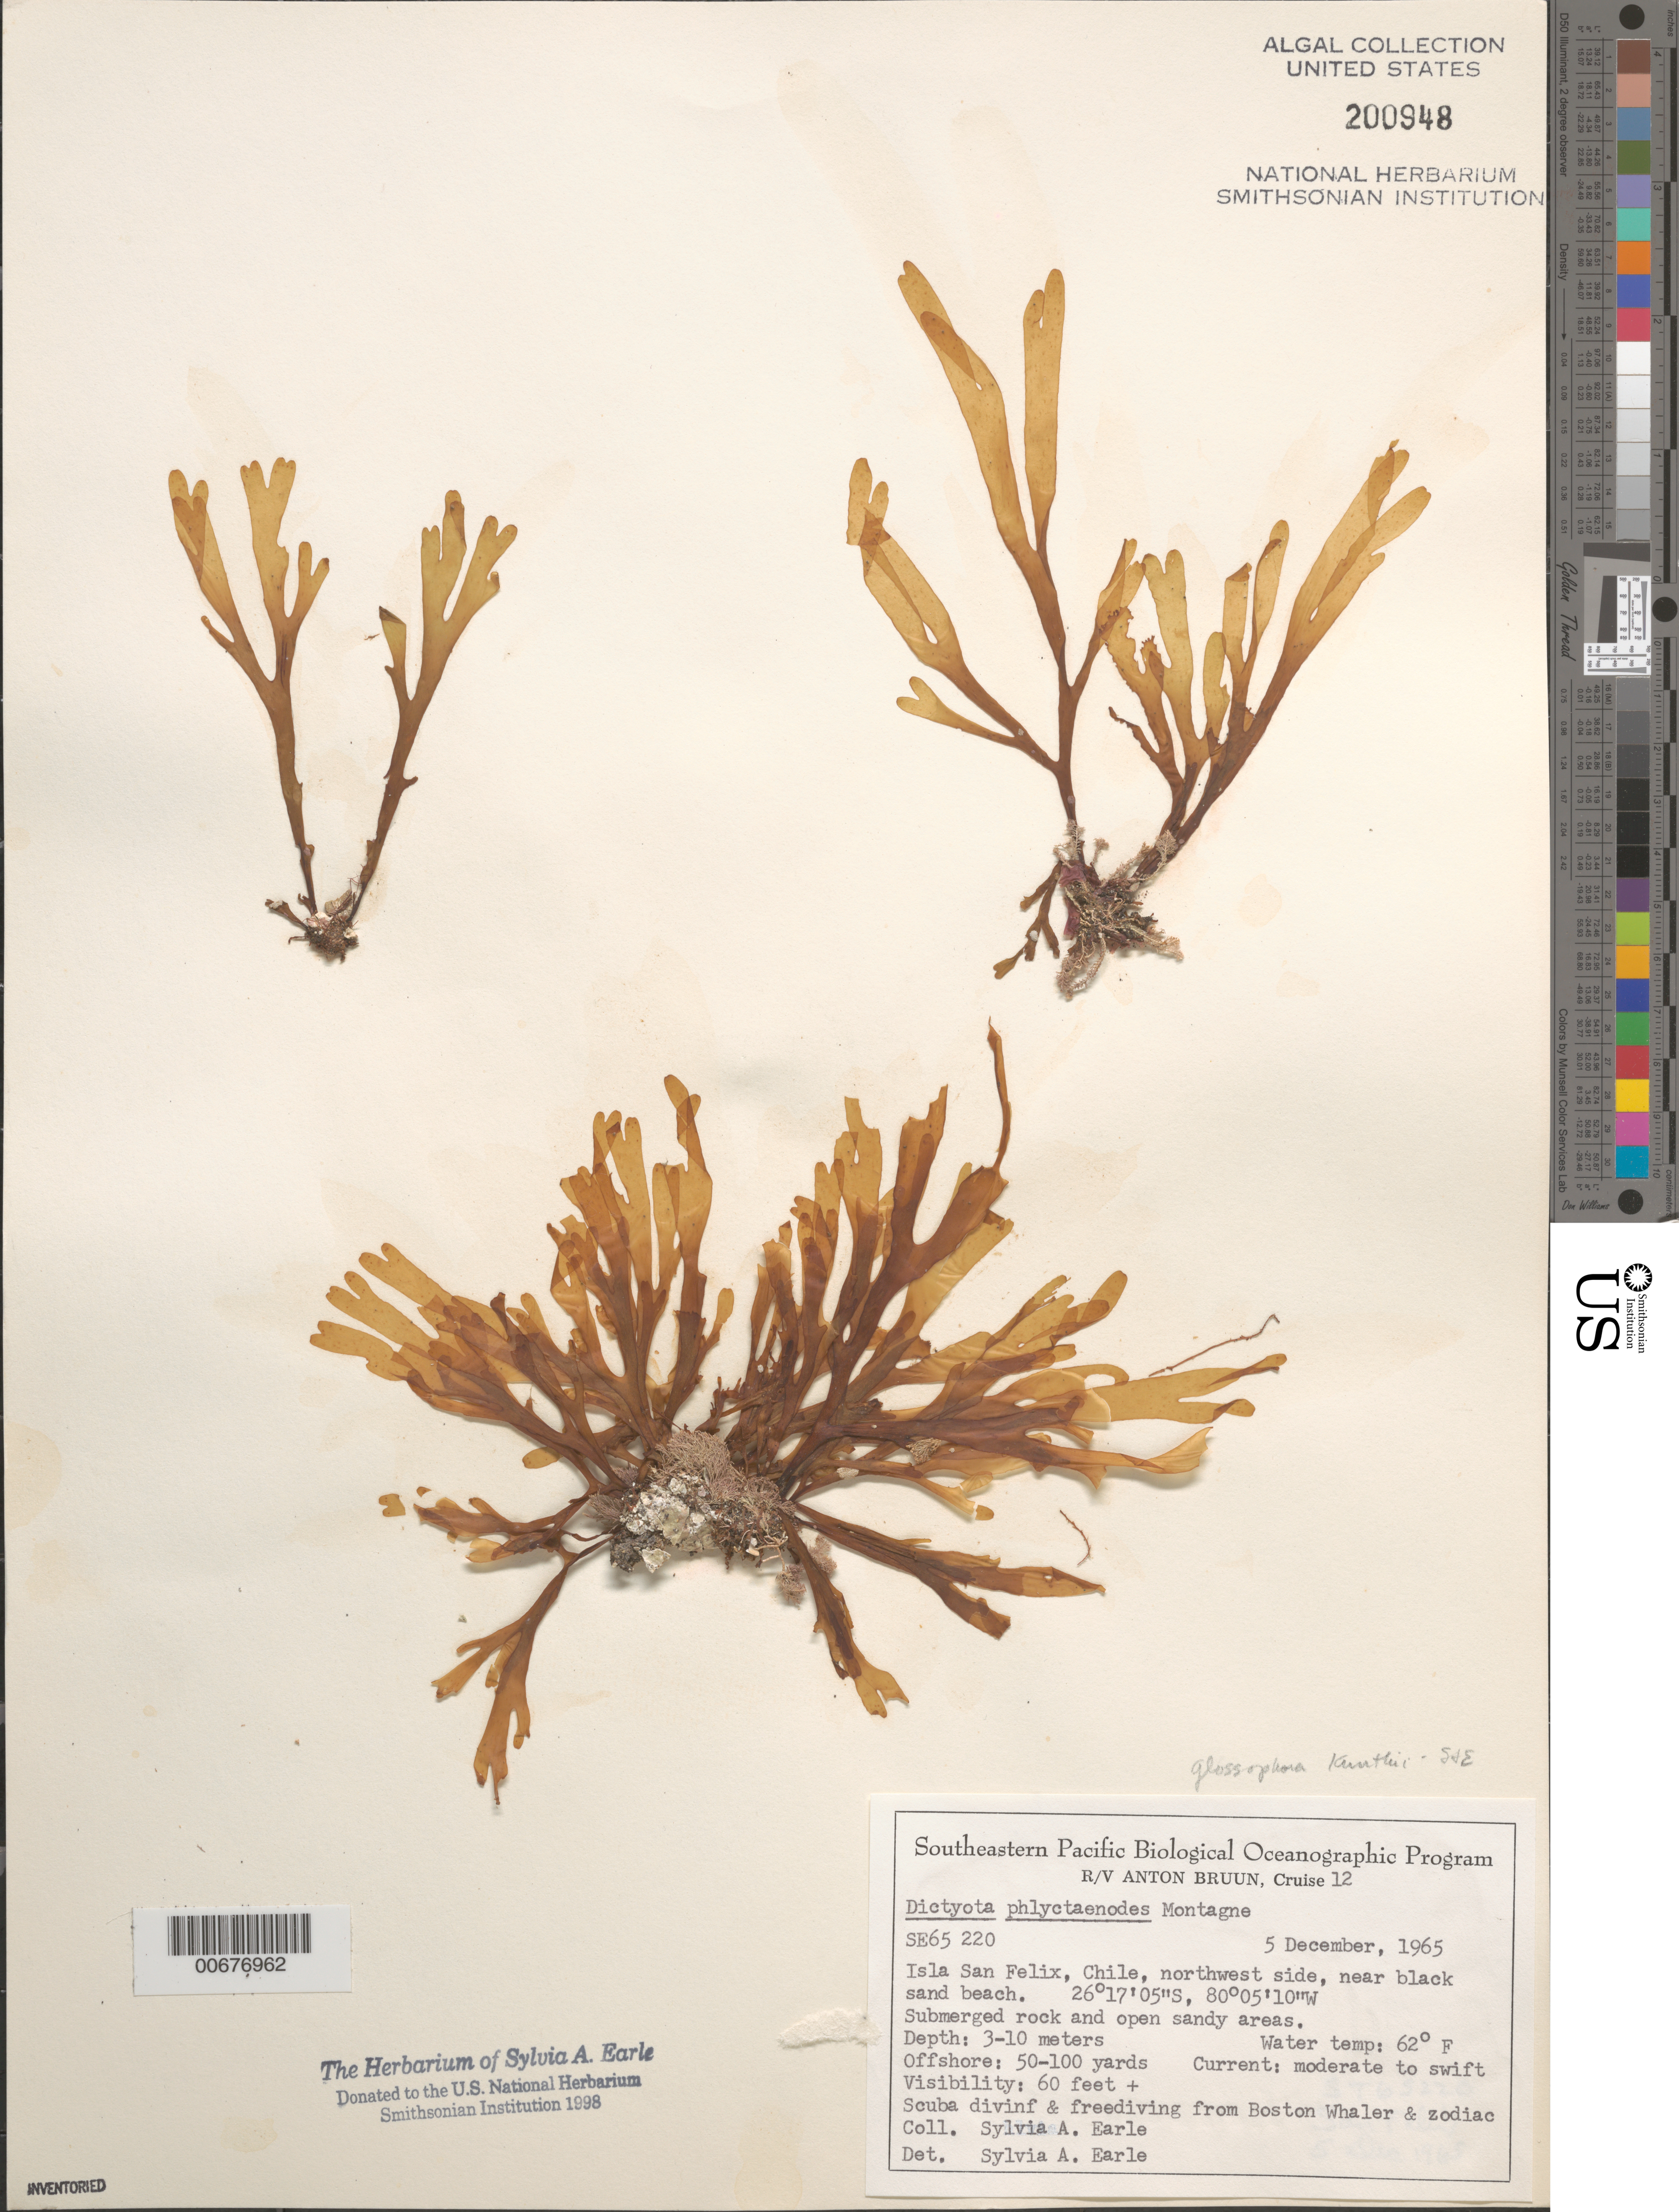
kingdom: Chromista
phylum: Ochrophyta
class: Phaeophyceae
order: Dictyotales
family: Dictyotaceae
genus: Dictyota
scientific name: Dictyota kunthii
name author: (C. Agardh) Grev.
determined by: Algae name updating Project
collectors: S. A. Earle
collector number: SE 65220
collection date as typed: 05 Dec 1965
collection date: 1965-12-05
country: Chile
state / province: Atacama (III)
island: Isla San Felix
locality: Near black sand beach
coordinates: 26 17' 05" S, 80 05' 10" W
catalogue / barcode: US 200948